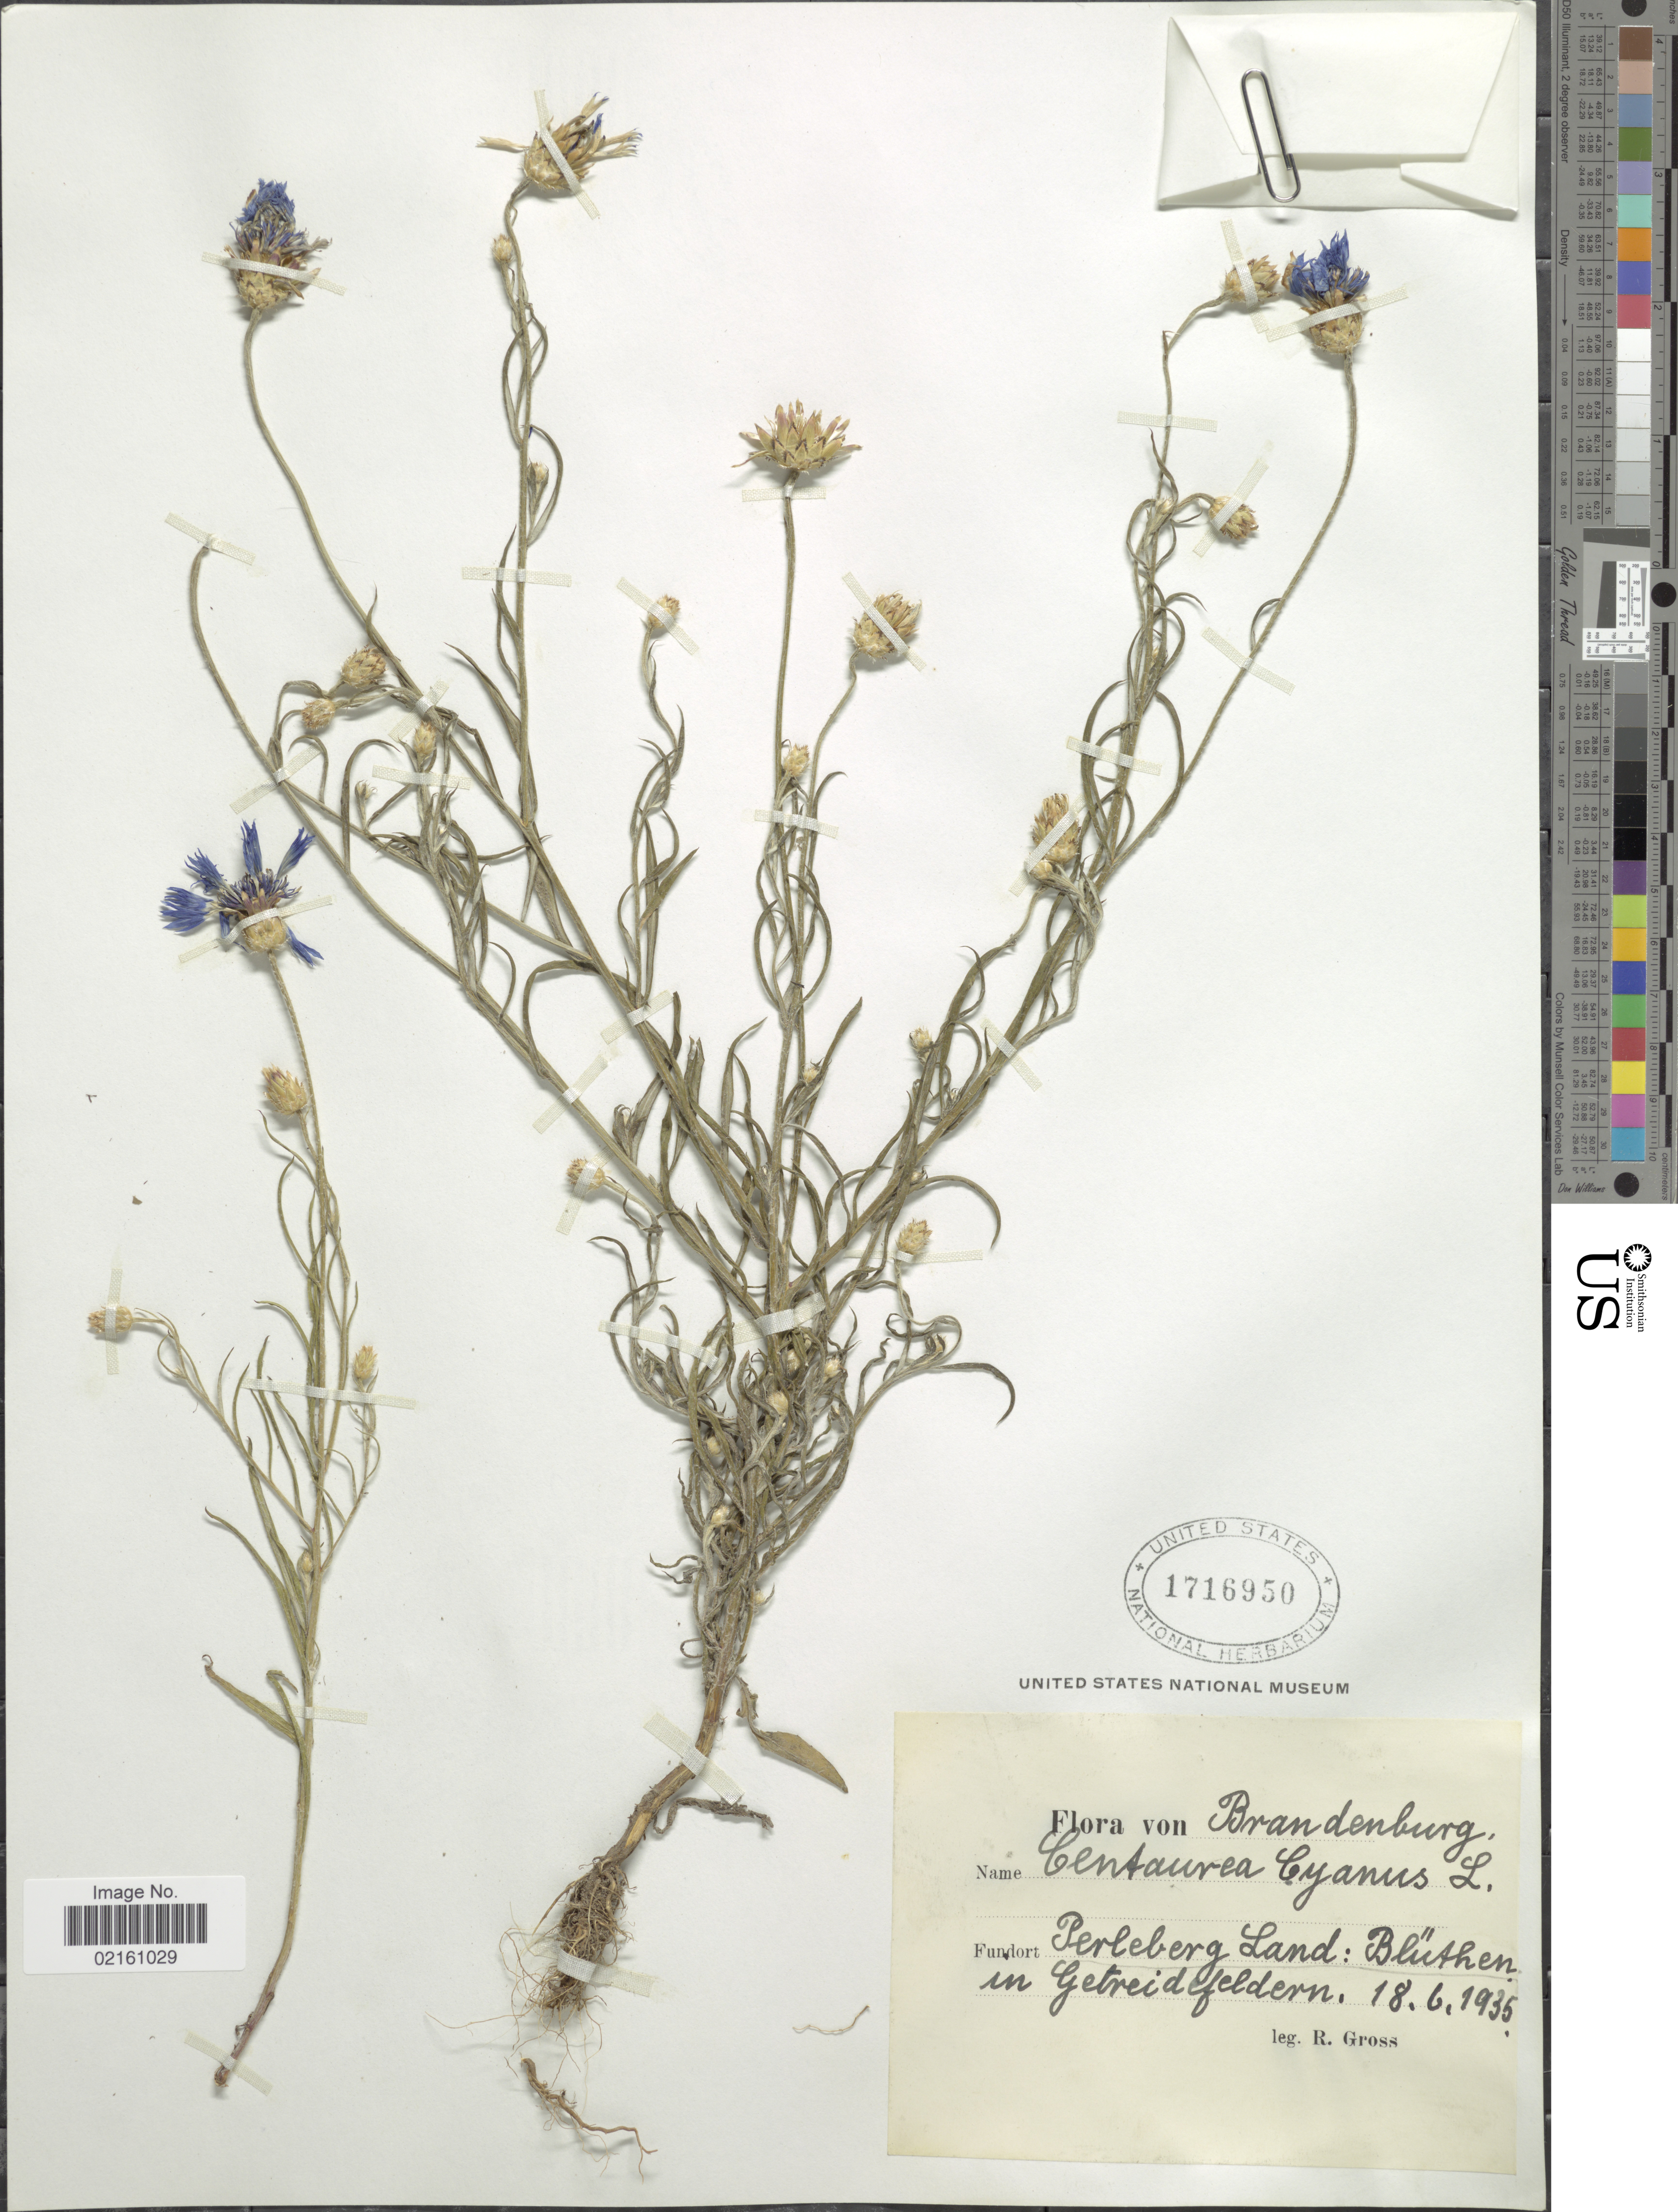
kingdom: Plantae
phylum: Tracheophyta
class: Magnoliopsida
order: Asterales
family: Asteraceae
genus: Centaurea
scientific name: Centaurea cyanus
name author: L.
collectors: R. Gross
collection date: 1935-06-18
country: Germany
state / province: Brandenburg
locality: Perleberg Land, Bluthen in Getreidefeldern [interpreted]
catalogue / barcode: US 1716950